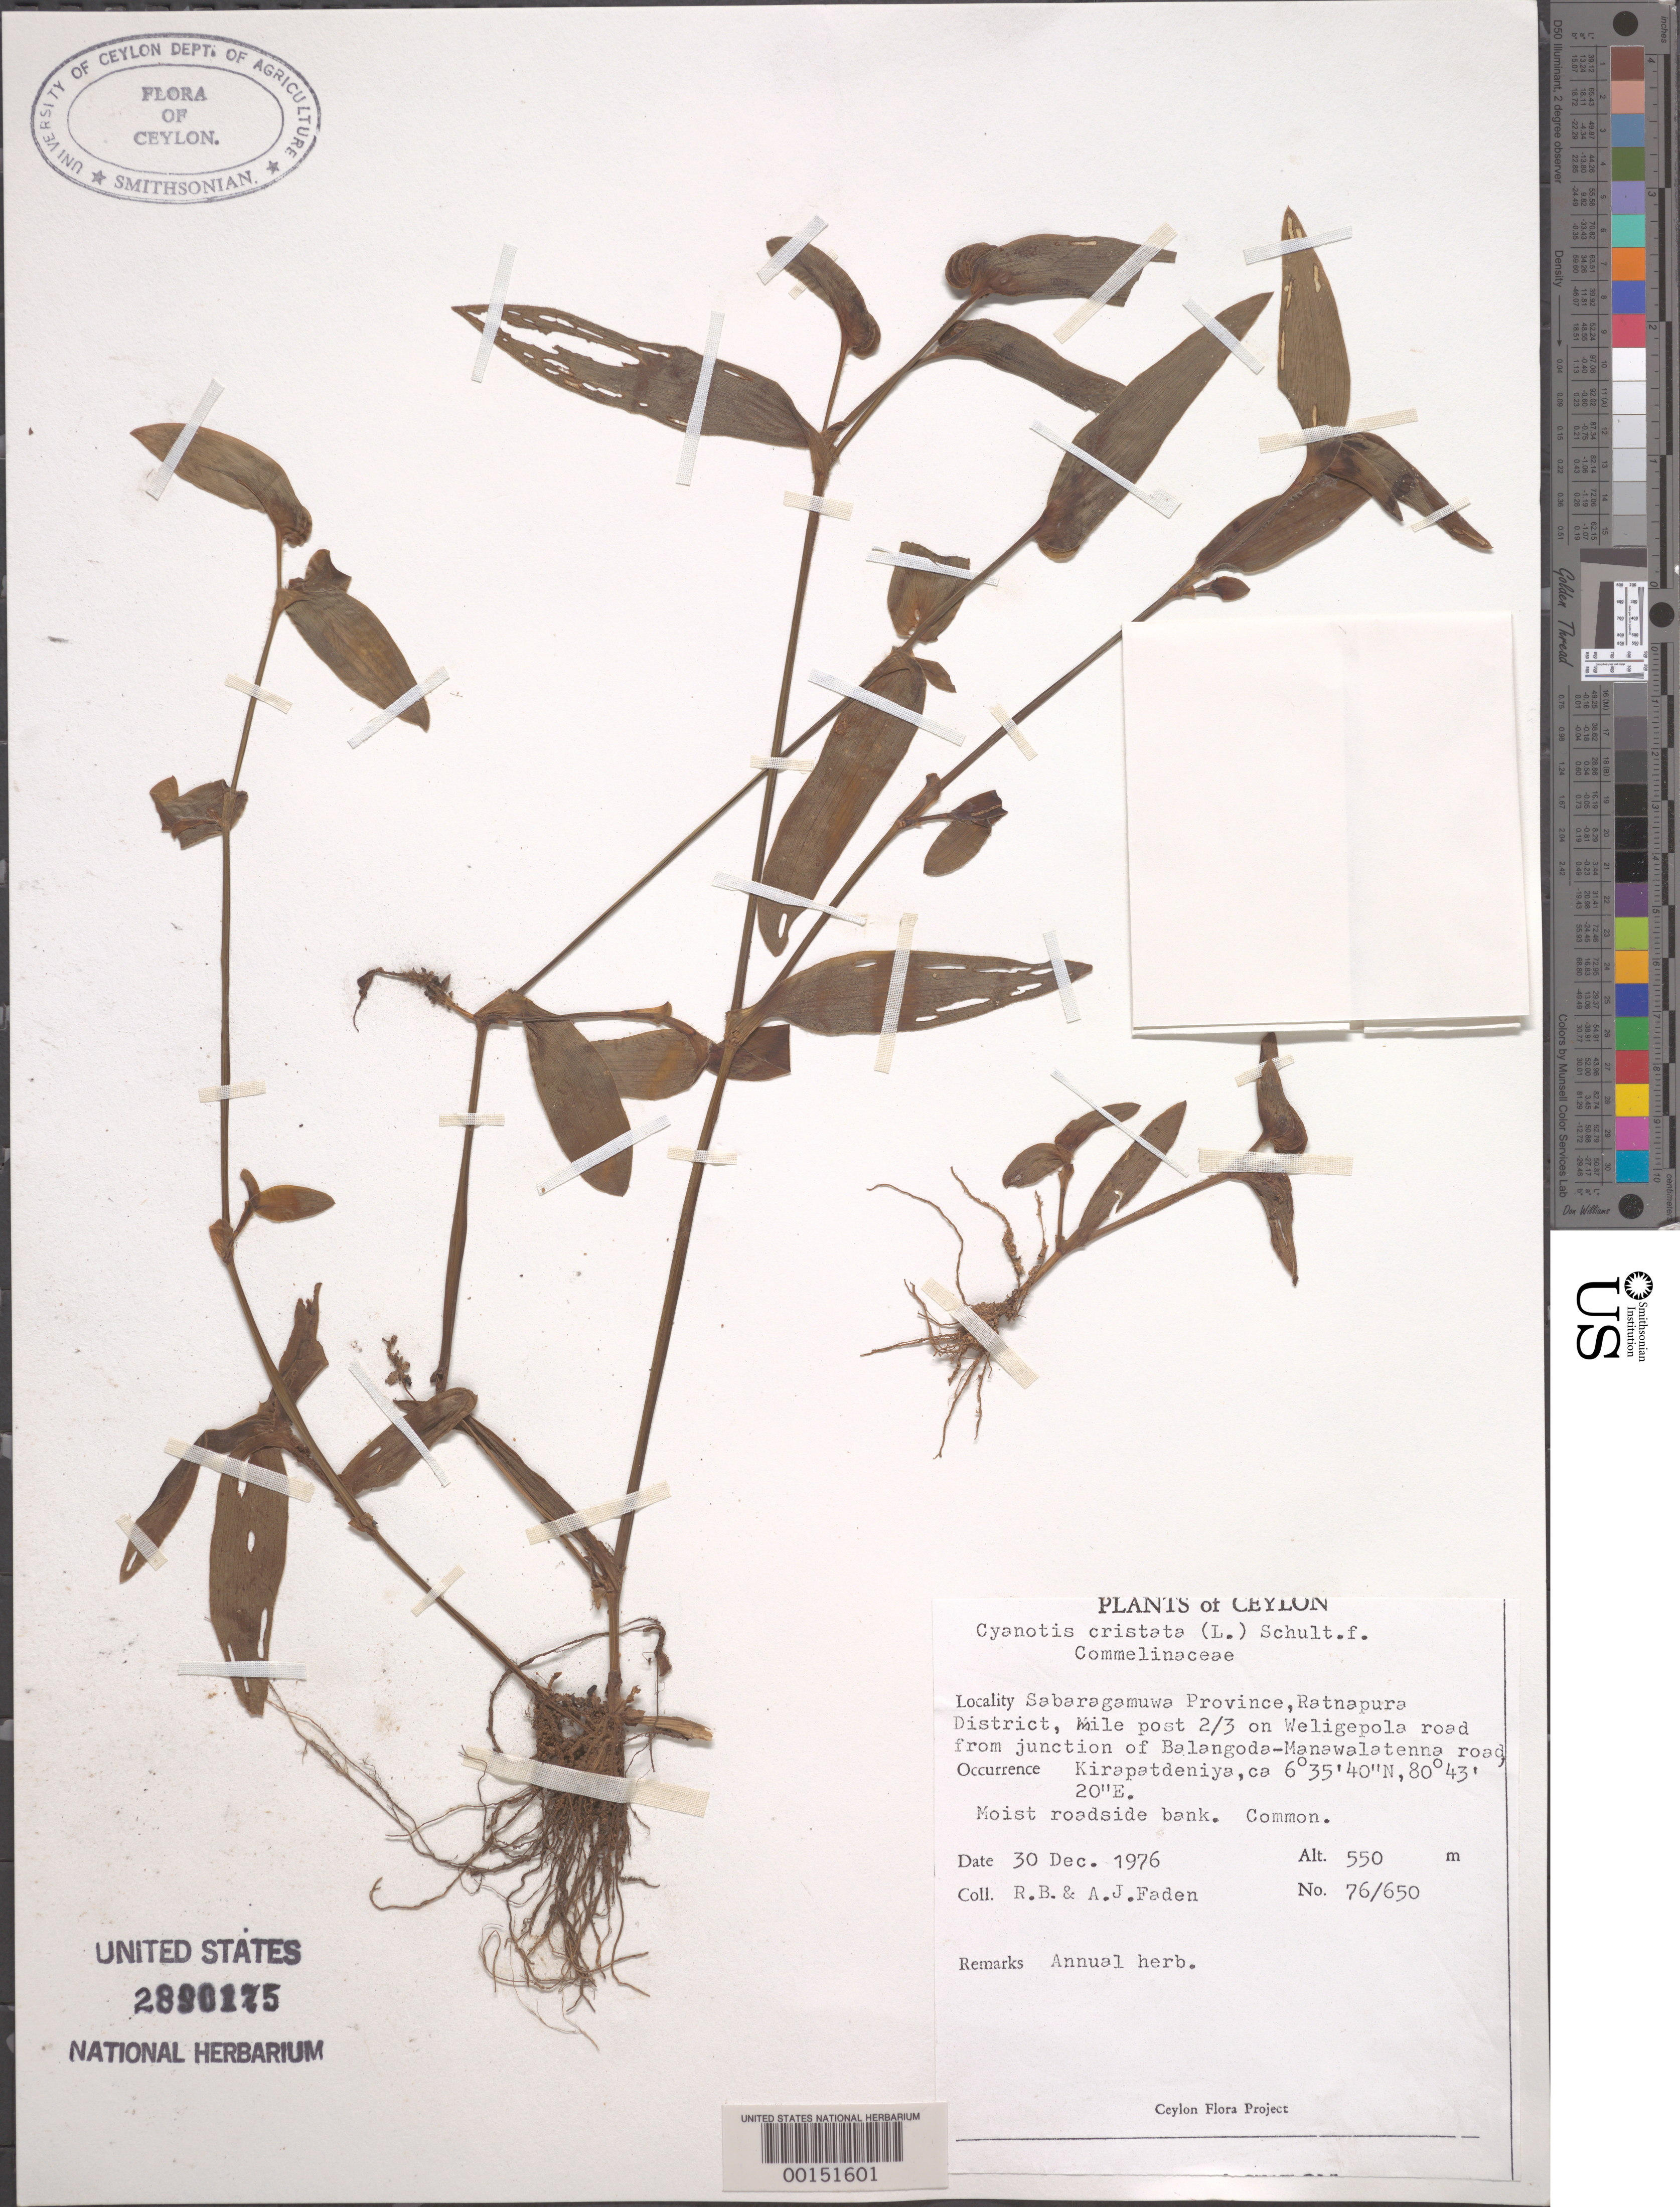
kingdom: Plantae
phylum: Tracheophyta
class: Liliopsida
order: Commelinales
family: Commelinaceae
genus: Cyanotis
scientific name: Cyanotis cristata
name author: (L.) D. Don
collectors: R. B. Faden & A. J. Faden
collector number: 76/650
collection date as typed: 30 Dec 1976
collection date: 1976-12-30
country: Sri Lanka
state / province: Sabaragamuwa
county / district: Ratnapura Dist.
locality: Kirapatdeniya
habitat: Moist roadside bank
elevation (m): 550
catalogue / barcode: US 2890175